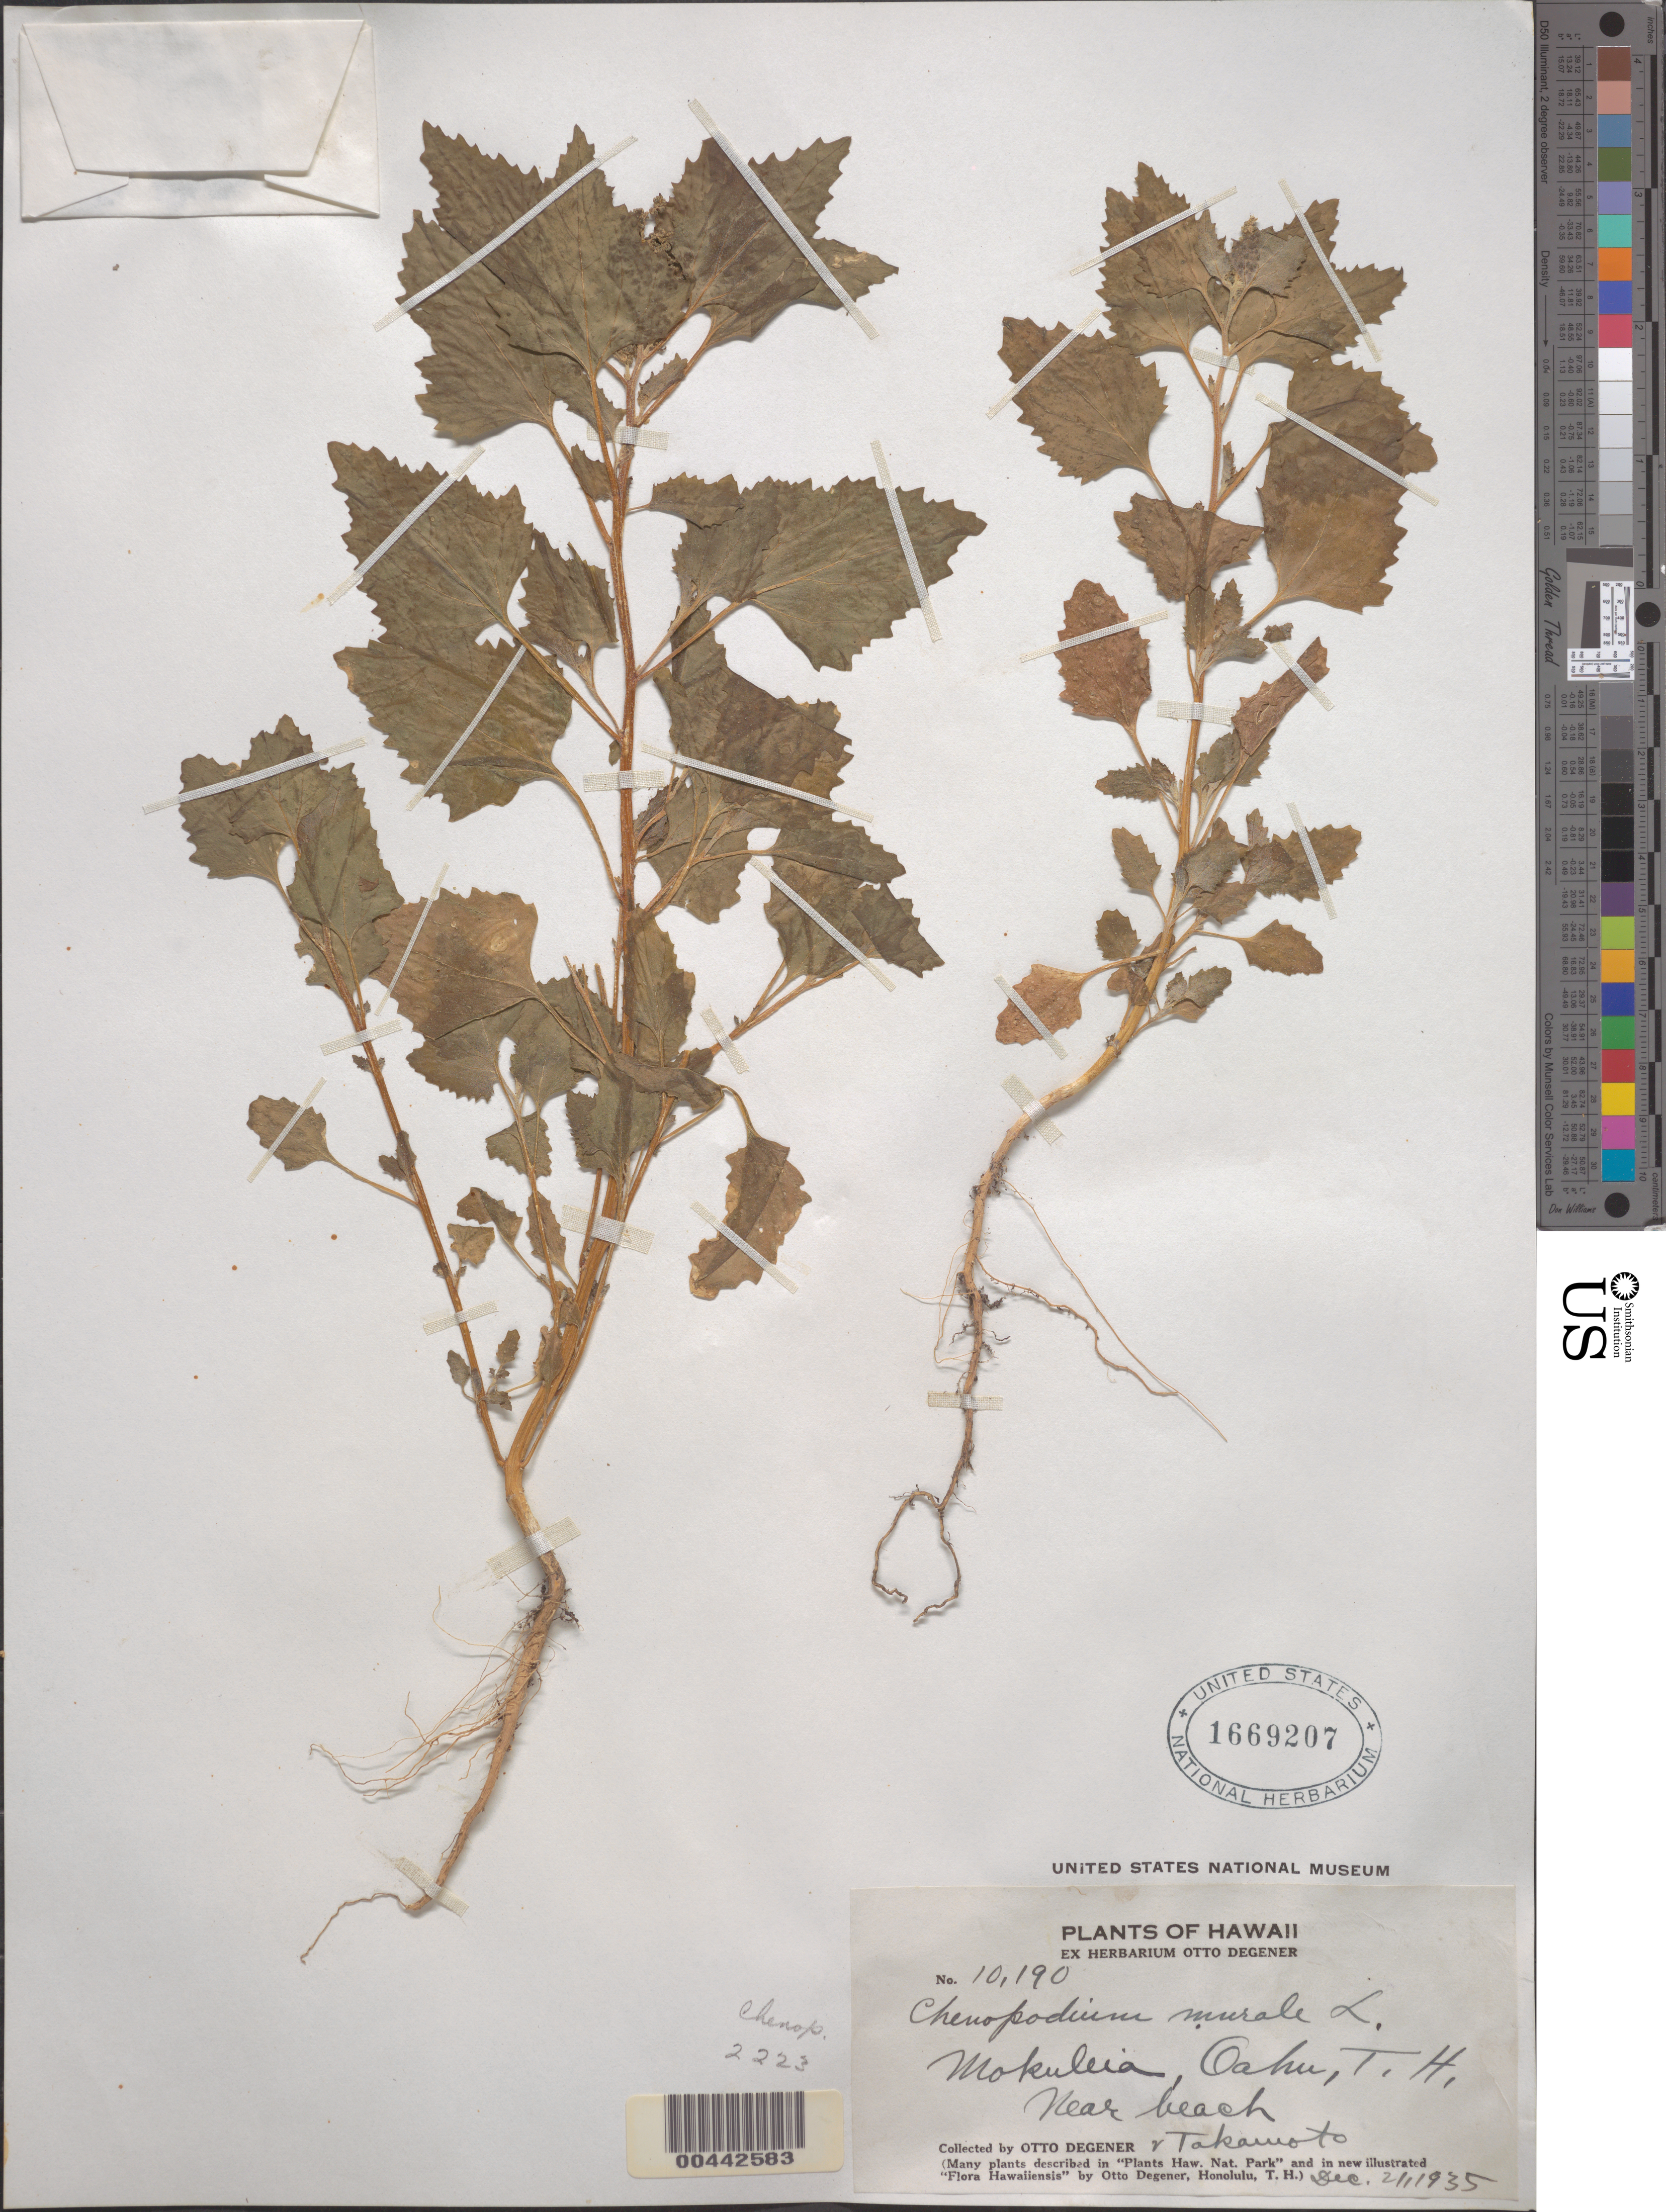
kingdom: Plantae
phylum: Tracheophyta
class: Magnoliopsida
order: Caryophyllales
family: Amaranthaceae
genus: Chenopodiastrum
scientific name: Chenopodiastrum murale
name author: (L.) S. Fuentes et al.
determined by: Wagner, W. L., (BOT), Smithsonian Institution - National Museum of Natural History (UNITED STATES)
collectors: O. Degener & -. Takamoto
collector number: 10190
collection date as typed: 21 Dec 1935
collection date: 1935-12-21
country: United States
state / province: Hawaii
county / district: Honolulu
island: Oahu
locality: Mokuleia, near beach.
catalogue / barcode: US 1669207